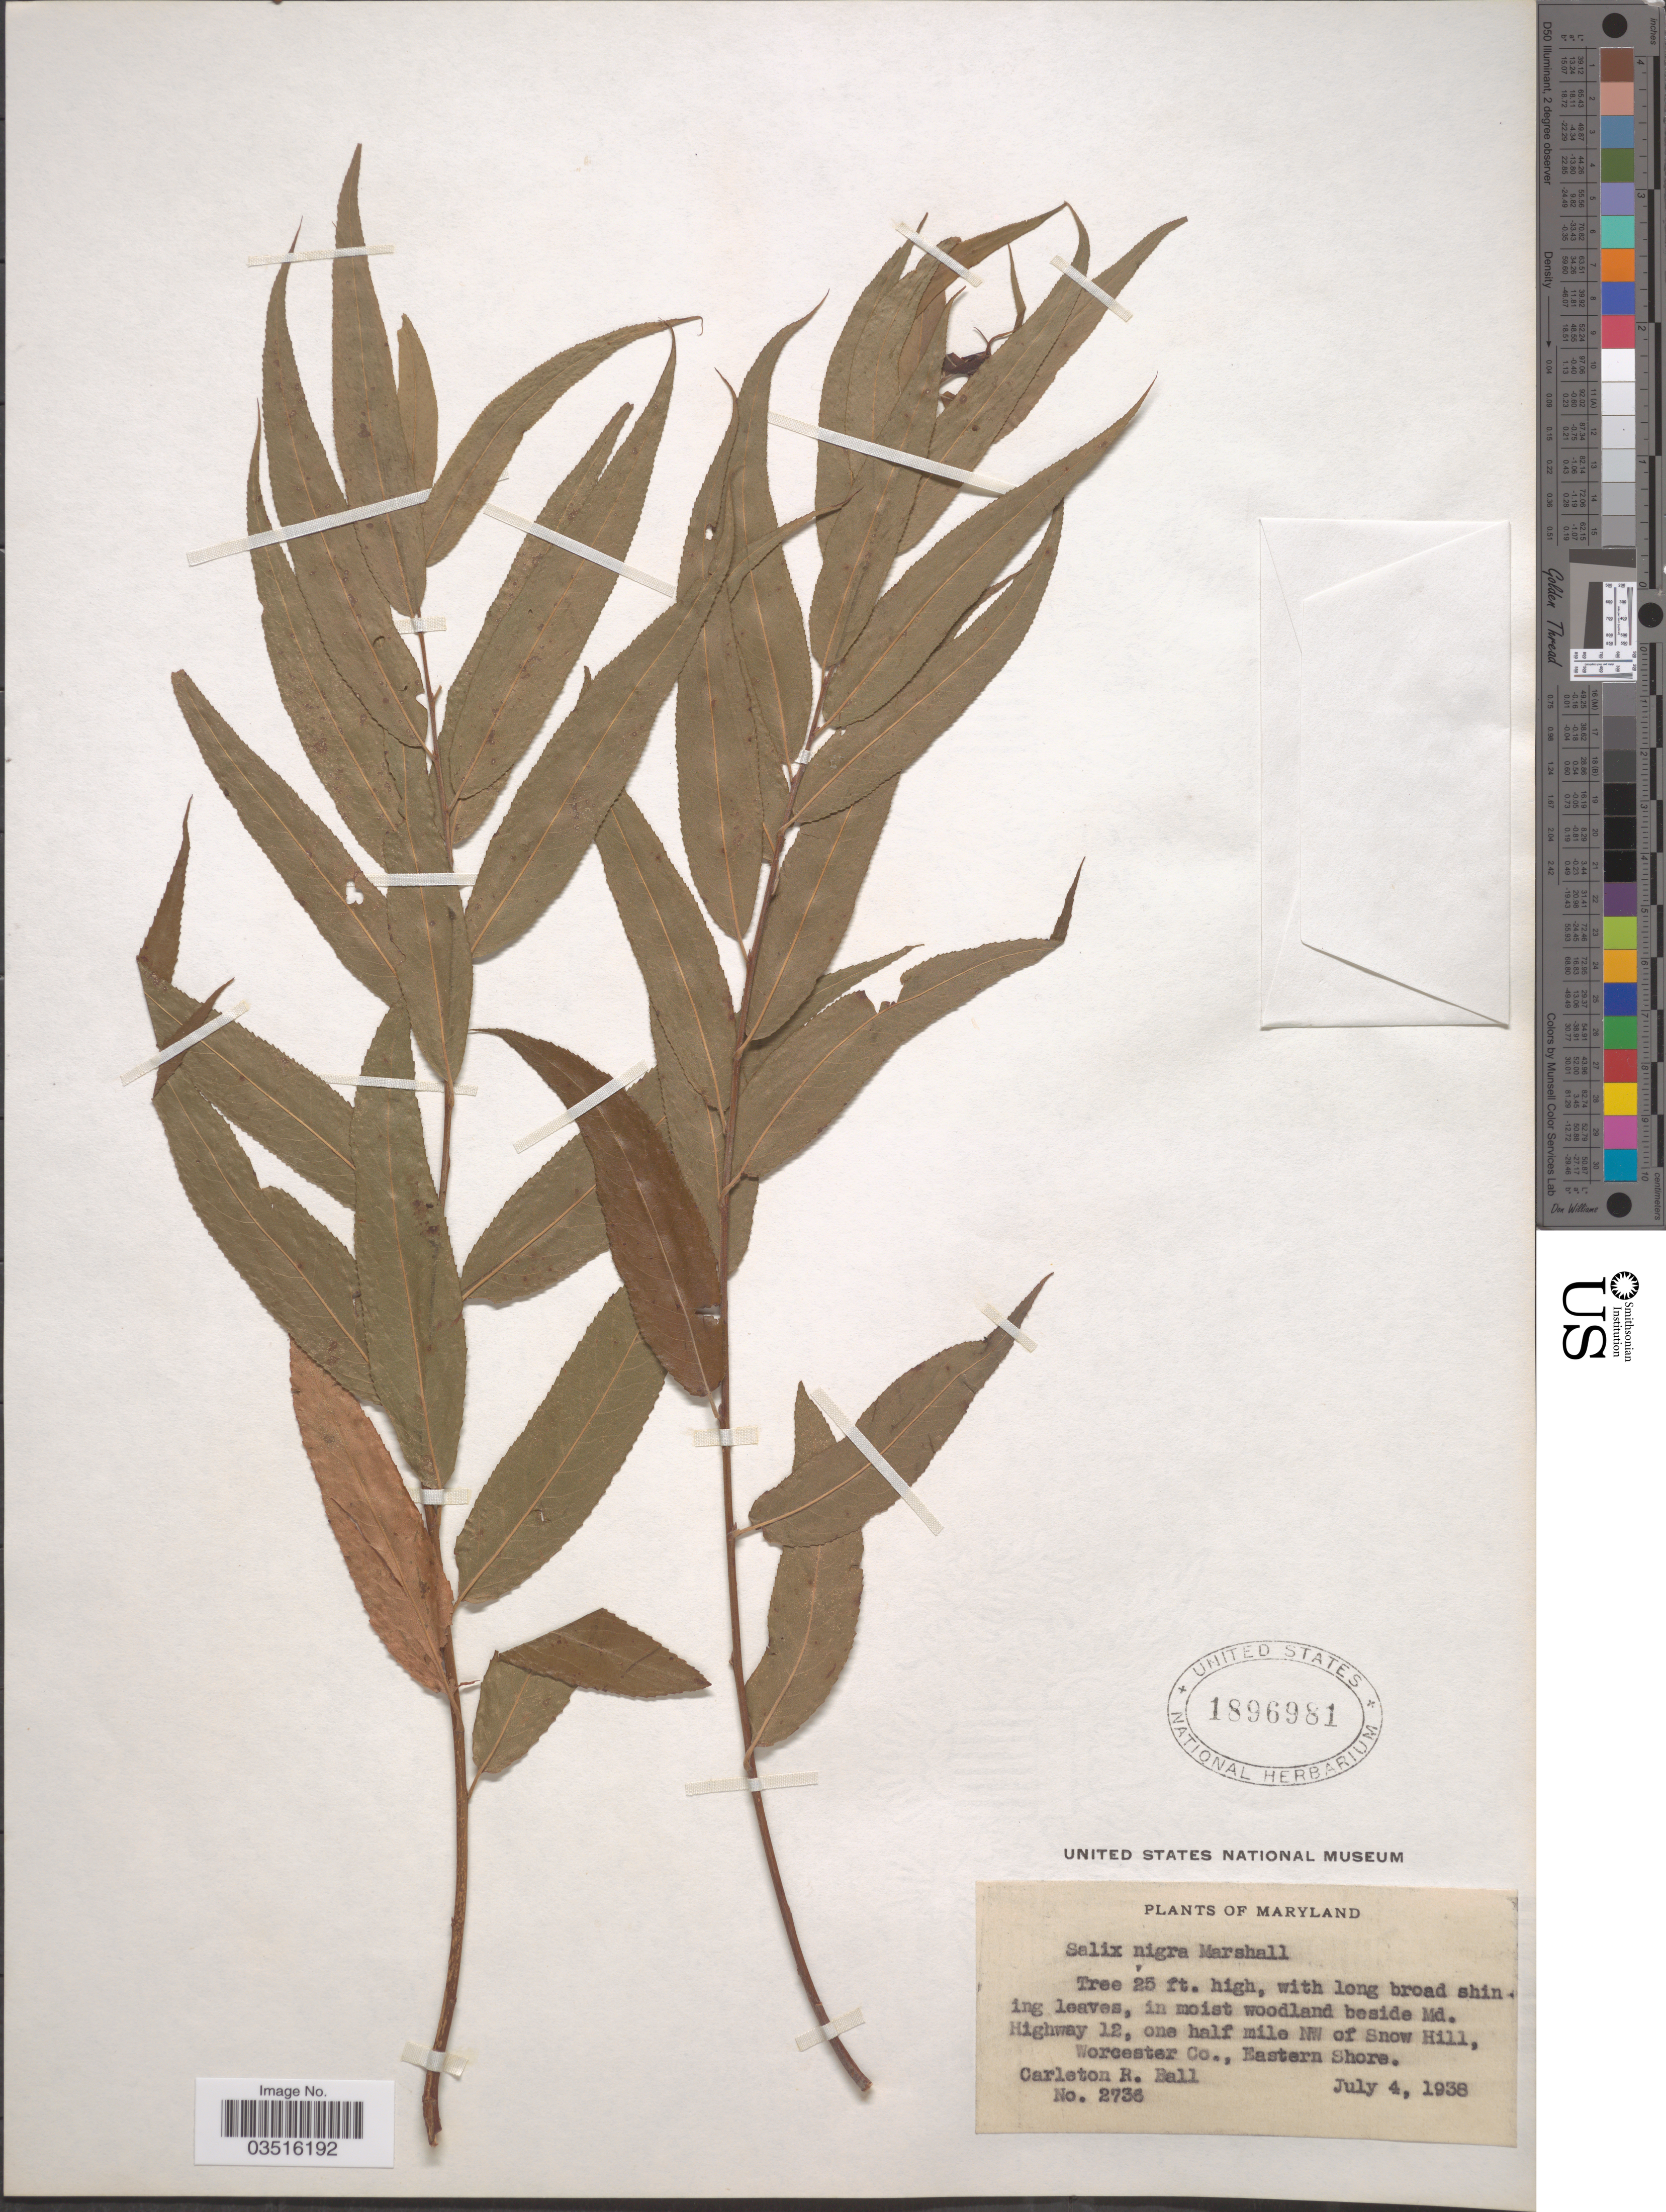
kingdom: Plantae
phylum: Tracheophyta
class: Magnoliopsida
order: Malpighiales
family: Salicaceae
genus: Salix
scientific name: Salix nigra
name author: Marshall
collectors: C. R. Ball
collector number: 2736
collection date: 1938-07-04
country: United States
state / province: Maryland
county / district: Worcester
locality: In moist woodland beside Md. Highway 12, one half mile NW of Snow Hill, Worcester Co., Eastern shore.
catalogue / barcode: US 1896981